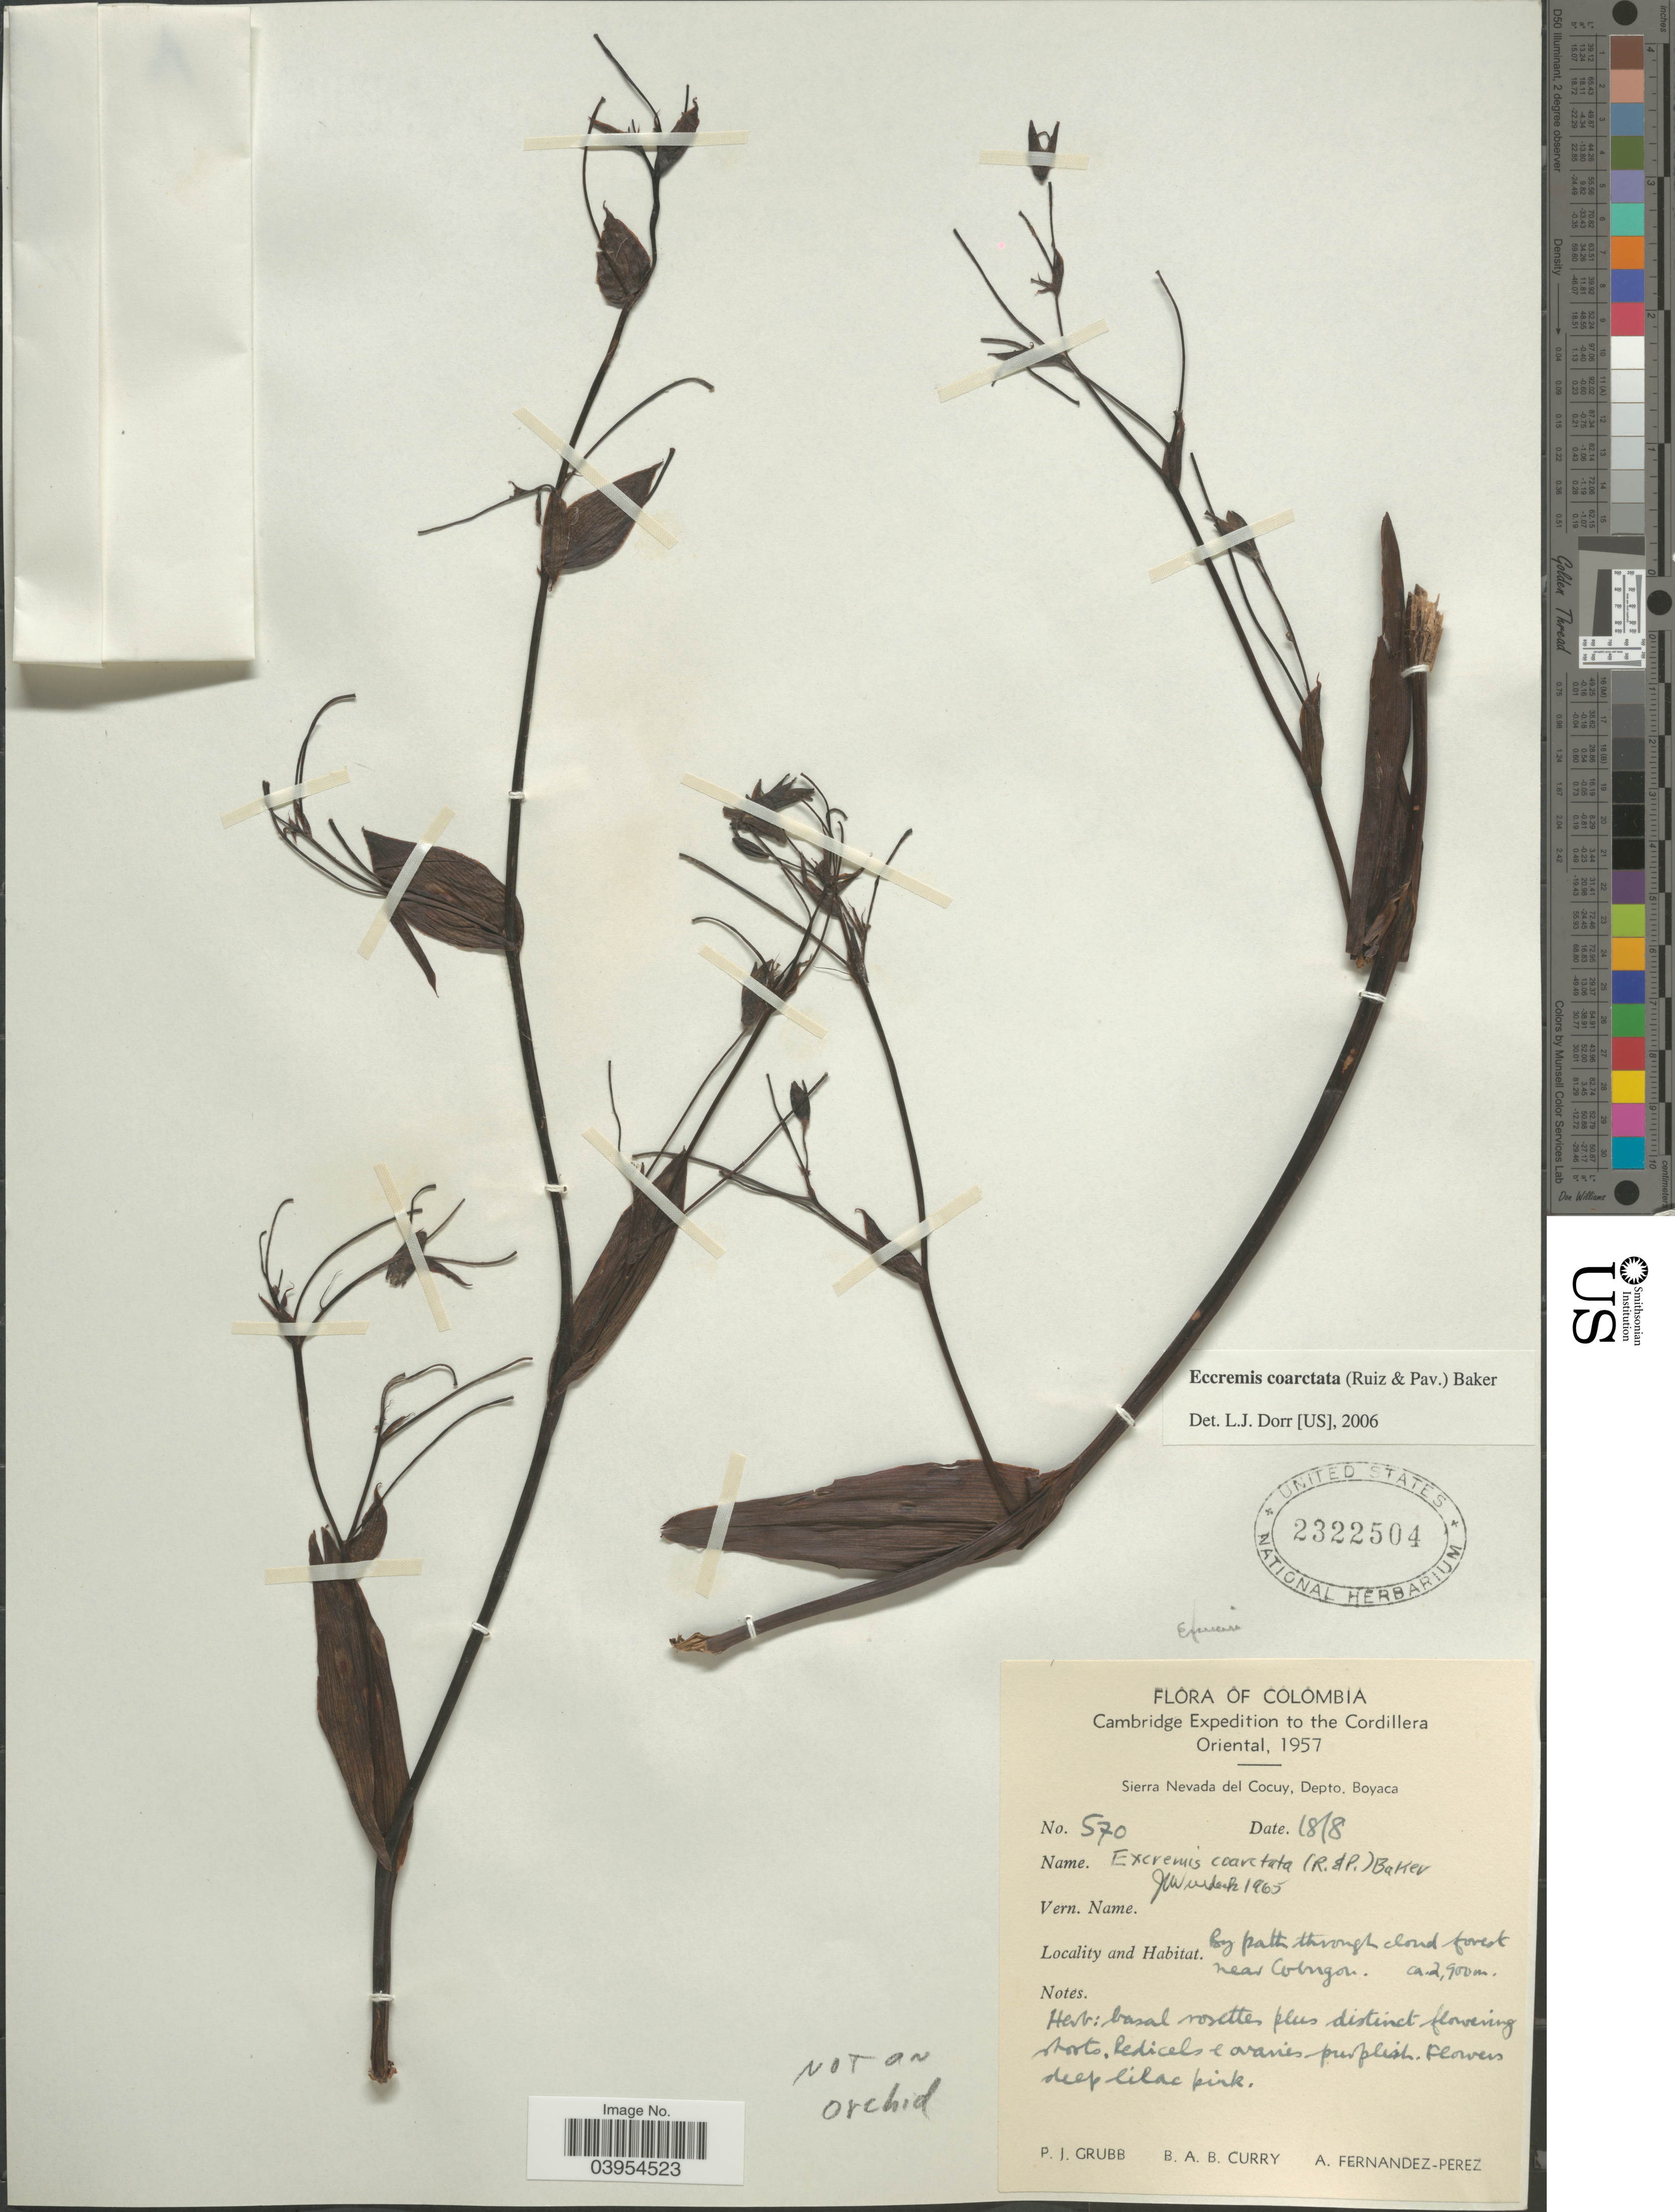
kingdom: Plantae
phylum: Tracheophyta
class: Liliopsida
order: Asparagales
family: Asphodelaceae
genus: Eccremis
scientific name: Eccremis coarctata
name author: Baker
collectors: P. J. Grubb, B. A. B. Curry & A. Fernández-Pérez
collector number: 570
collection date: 1957-08-18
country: Colombia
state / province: Boyacá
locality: Cordillera Oriental. Sierra Nevada del Cocuy, Depto. Boyaca. By path through cloud forest near Colengor [interpreted].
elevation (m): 2900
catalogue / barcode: US 2322504